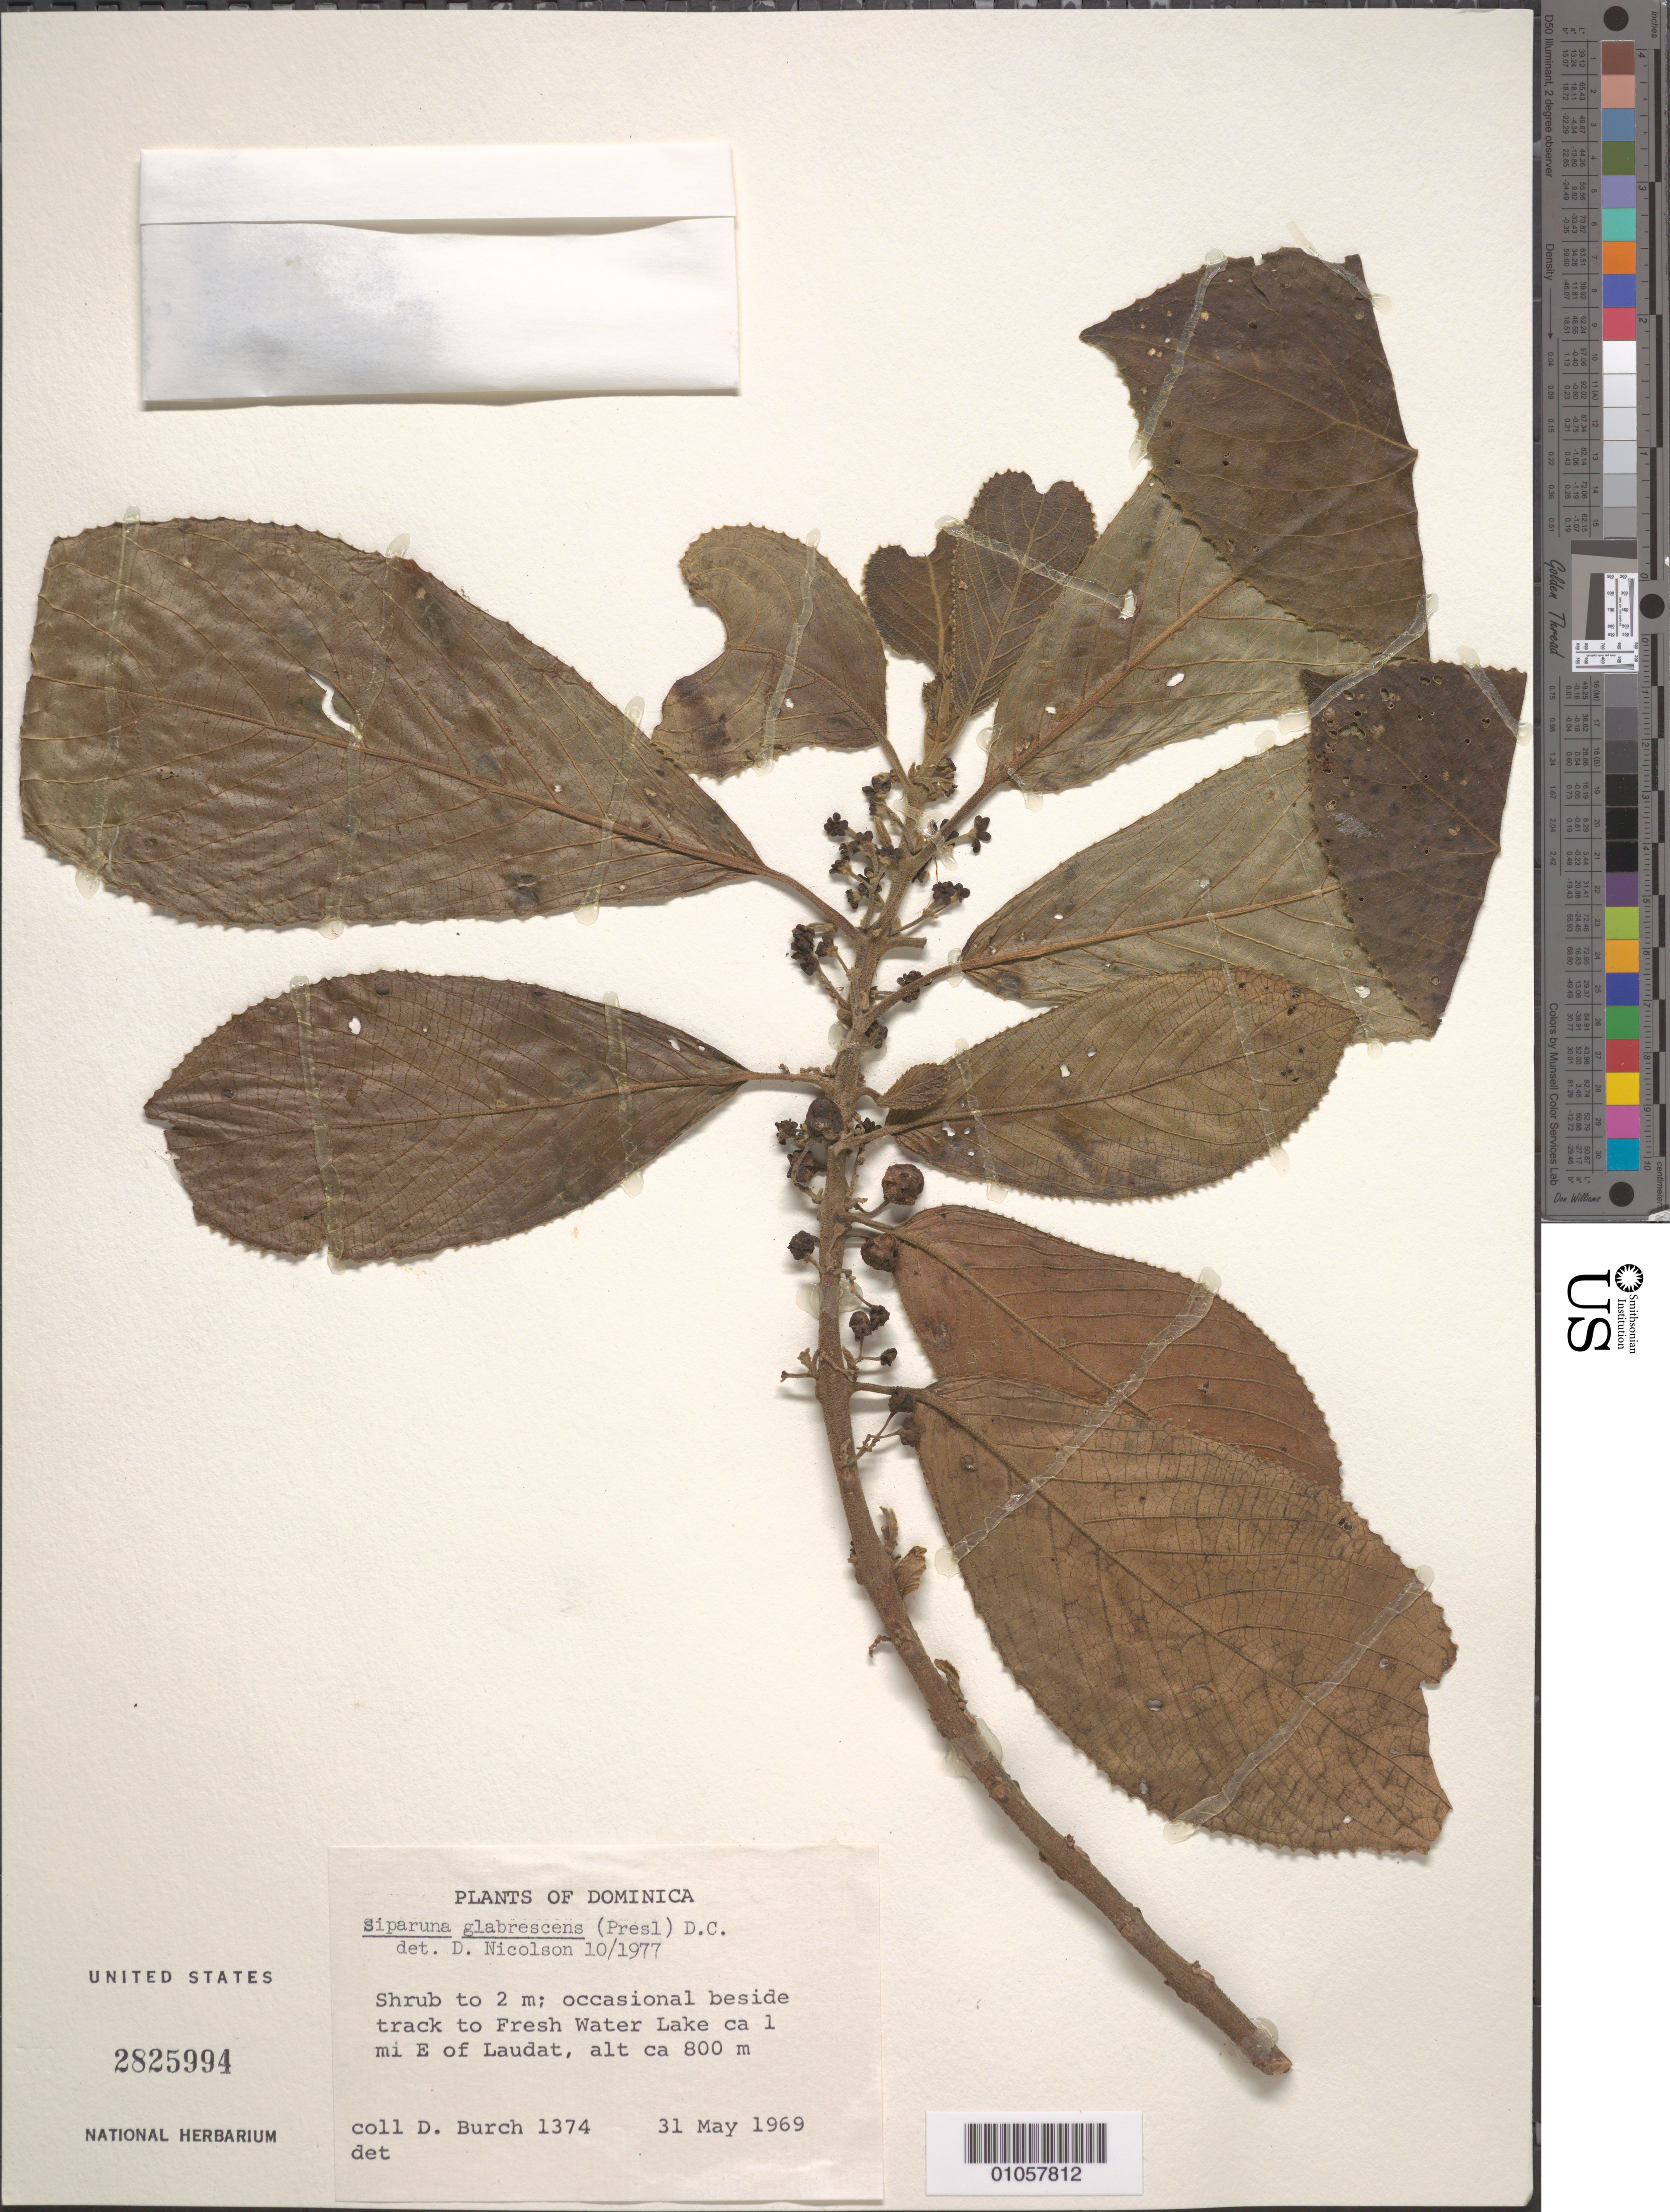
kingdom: Plantae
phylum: Tracheophyta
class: Magnoliopsida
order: Laurales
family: Siparunaceae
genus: Siparuna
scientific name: Siparuna glabrescens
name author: (C. Presl) A. DC.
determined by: Nicolson, Dan H.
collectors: D. Burch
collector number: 1374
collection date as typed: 31 May 1969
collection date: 1969-05-31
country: Dominica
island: Dominica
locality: Track to Fresh Water lake about 1 mile E of Laudat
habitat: Beside track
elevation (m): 800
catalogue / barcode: US 2825994